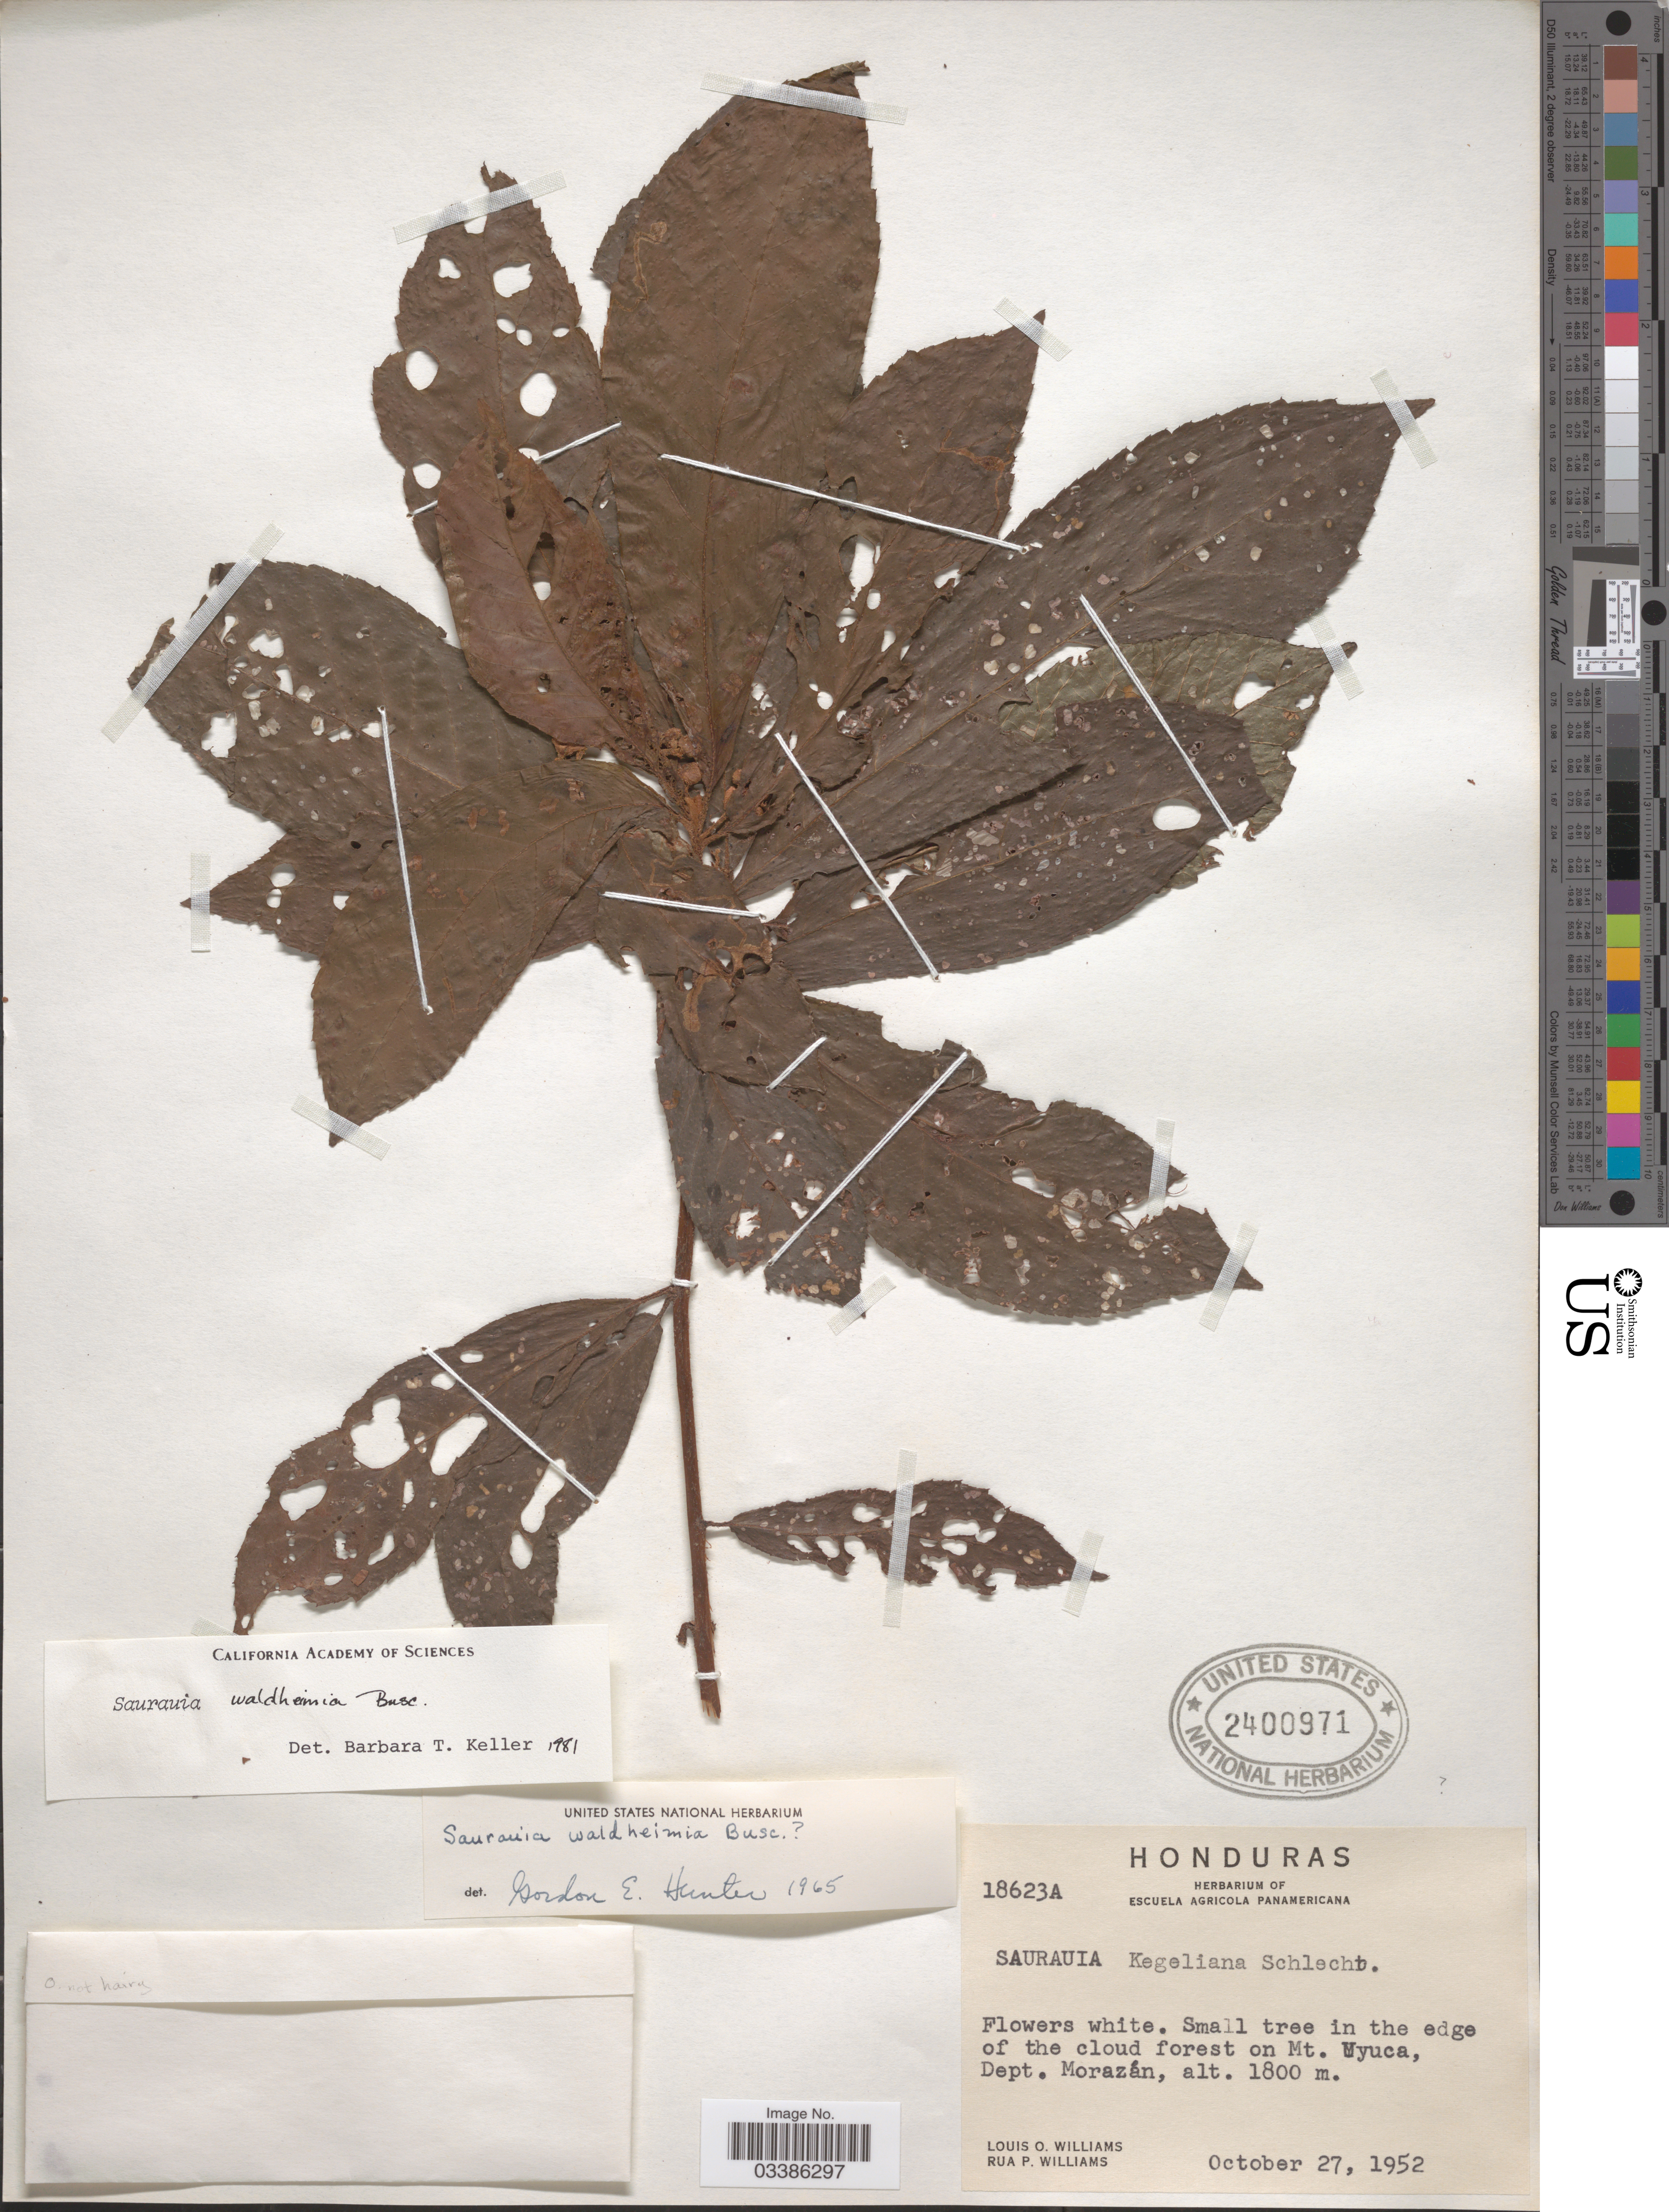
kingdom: Plantae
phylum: Tracheophyta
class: Magnoliopsida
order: Ericales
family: Actinidiaceae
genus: Saurauia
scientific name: Saurauia waldheimii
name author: Buscal.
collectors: L. O. Williams & R. P. Williams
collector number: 18623A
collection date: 1952-10-27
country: Honduras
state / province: Fco. Morazán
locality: In the edge of the cloud forest on Mt. Myuca, Dept. Morazán.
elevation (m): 1800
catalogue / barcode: US 2400971